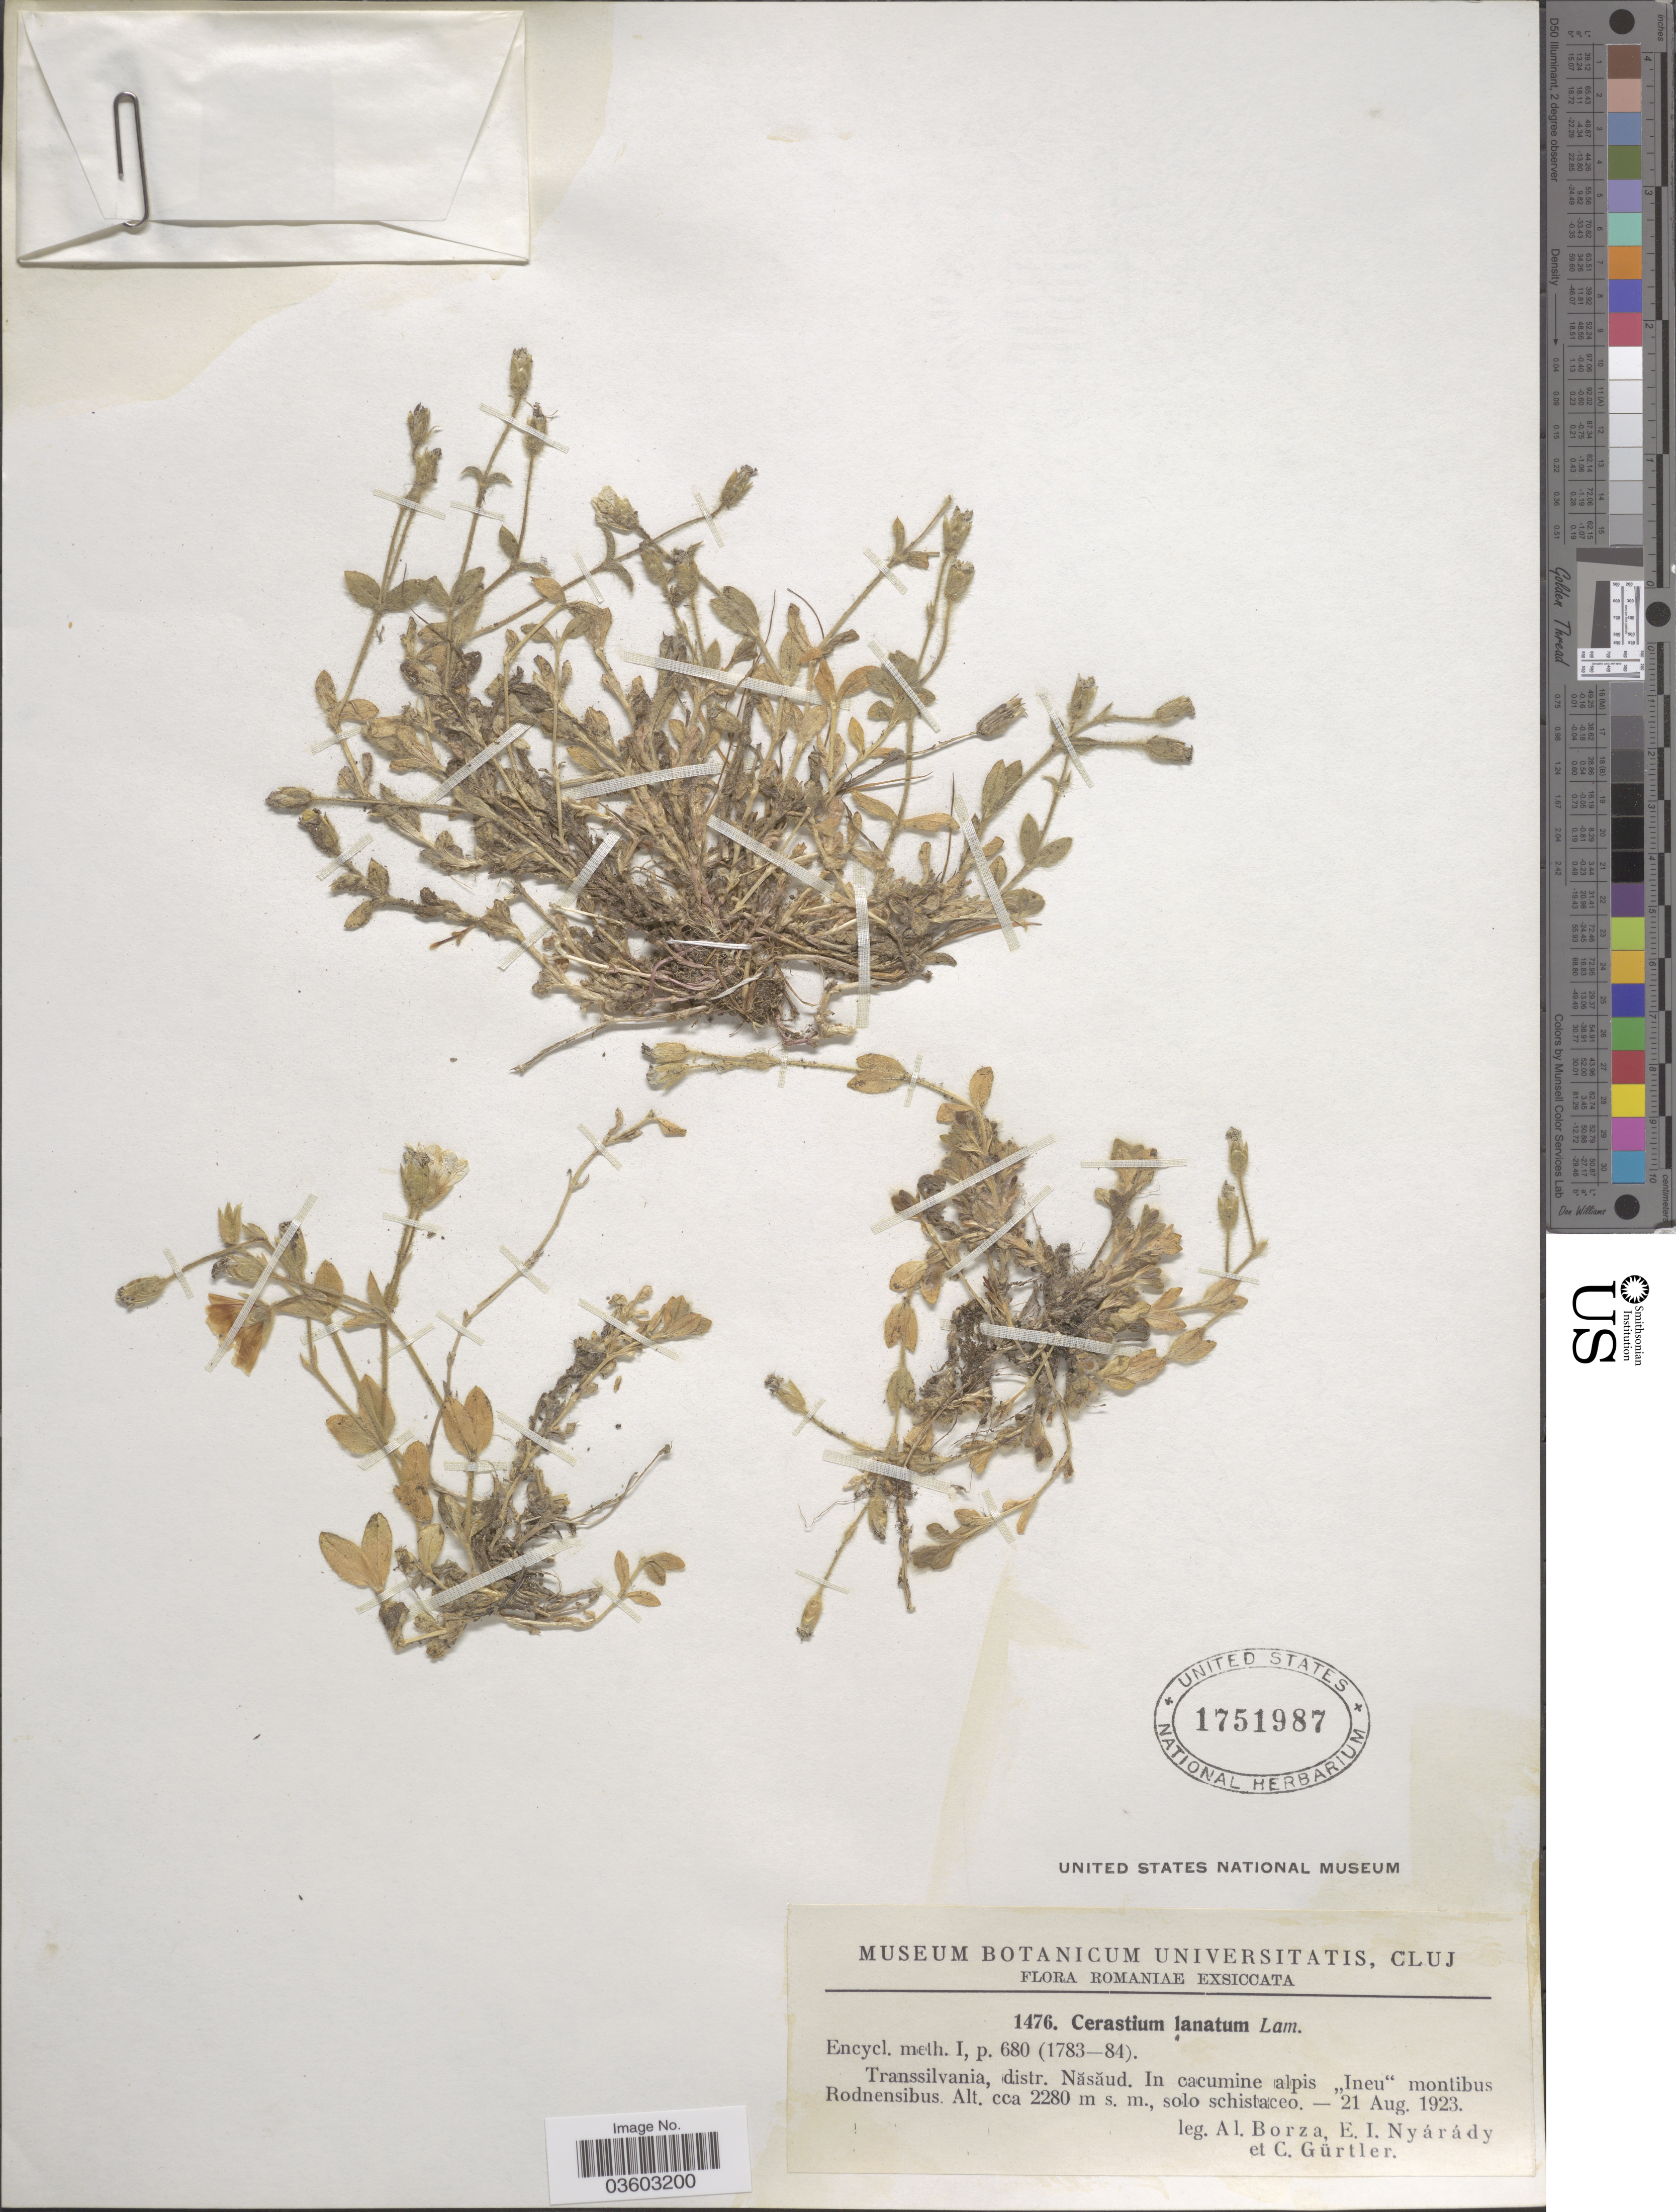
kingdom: Plantae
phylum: Tracheophyta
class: Magnoliopsida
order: Caryophyllales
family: Caryophyllaceae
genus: Cerastium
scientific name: Cerastium lanatum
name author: Lam.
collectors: A. Borza, E. Nyárády & C. Gürtler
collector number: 1476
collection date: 1923-08-21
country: Romania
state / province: Bistrita-Nasaud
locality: Transsilvania, distr. Năsăud, In cacumine alpis „Ineu“ montibus Rodnensibus.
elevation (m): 2280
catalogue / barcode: US 1751987